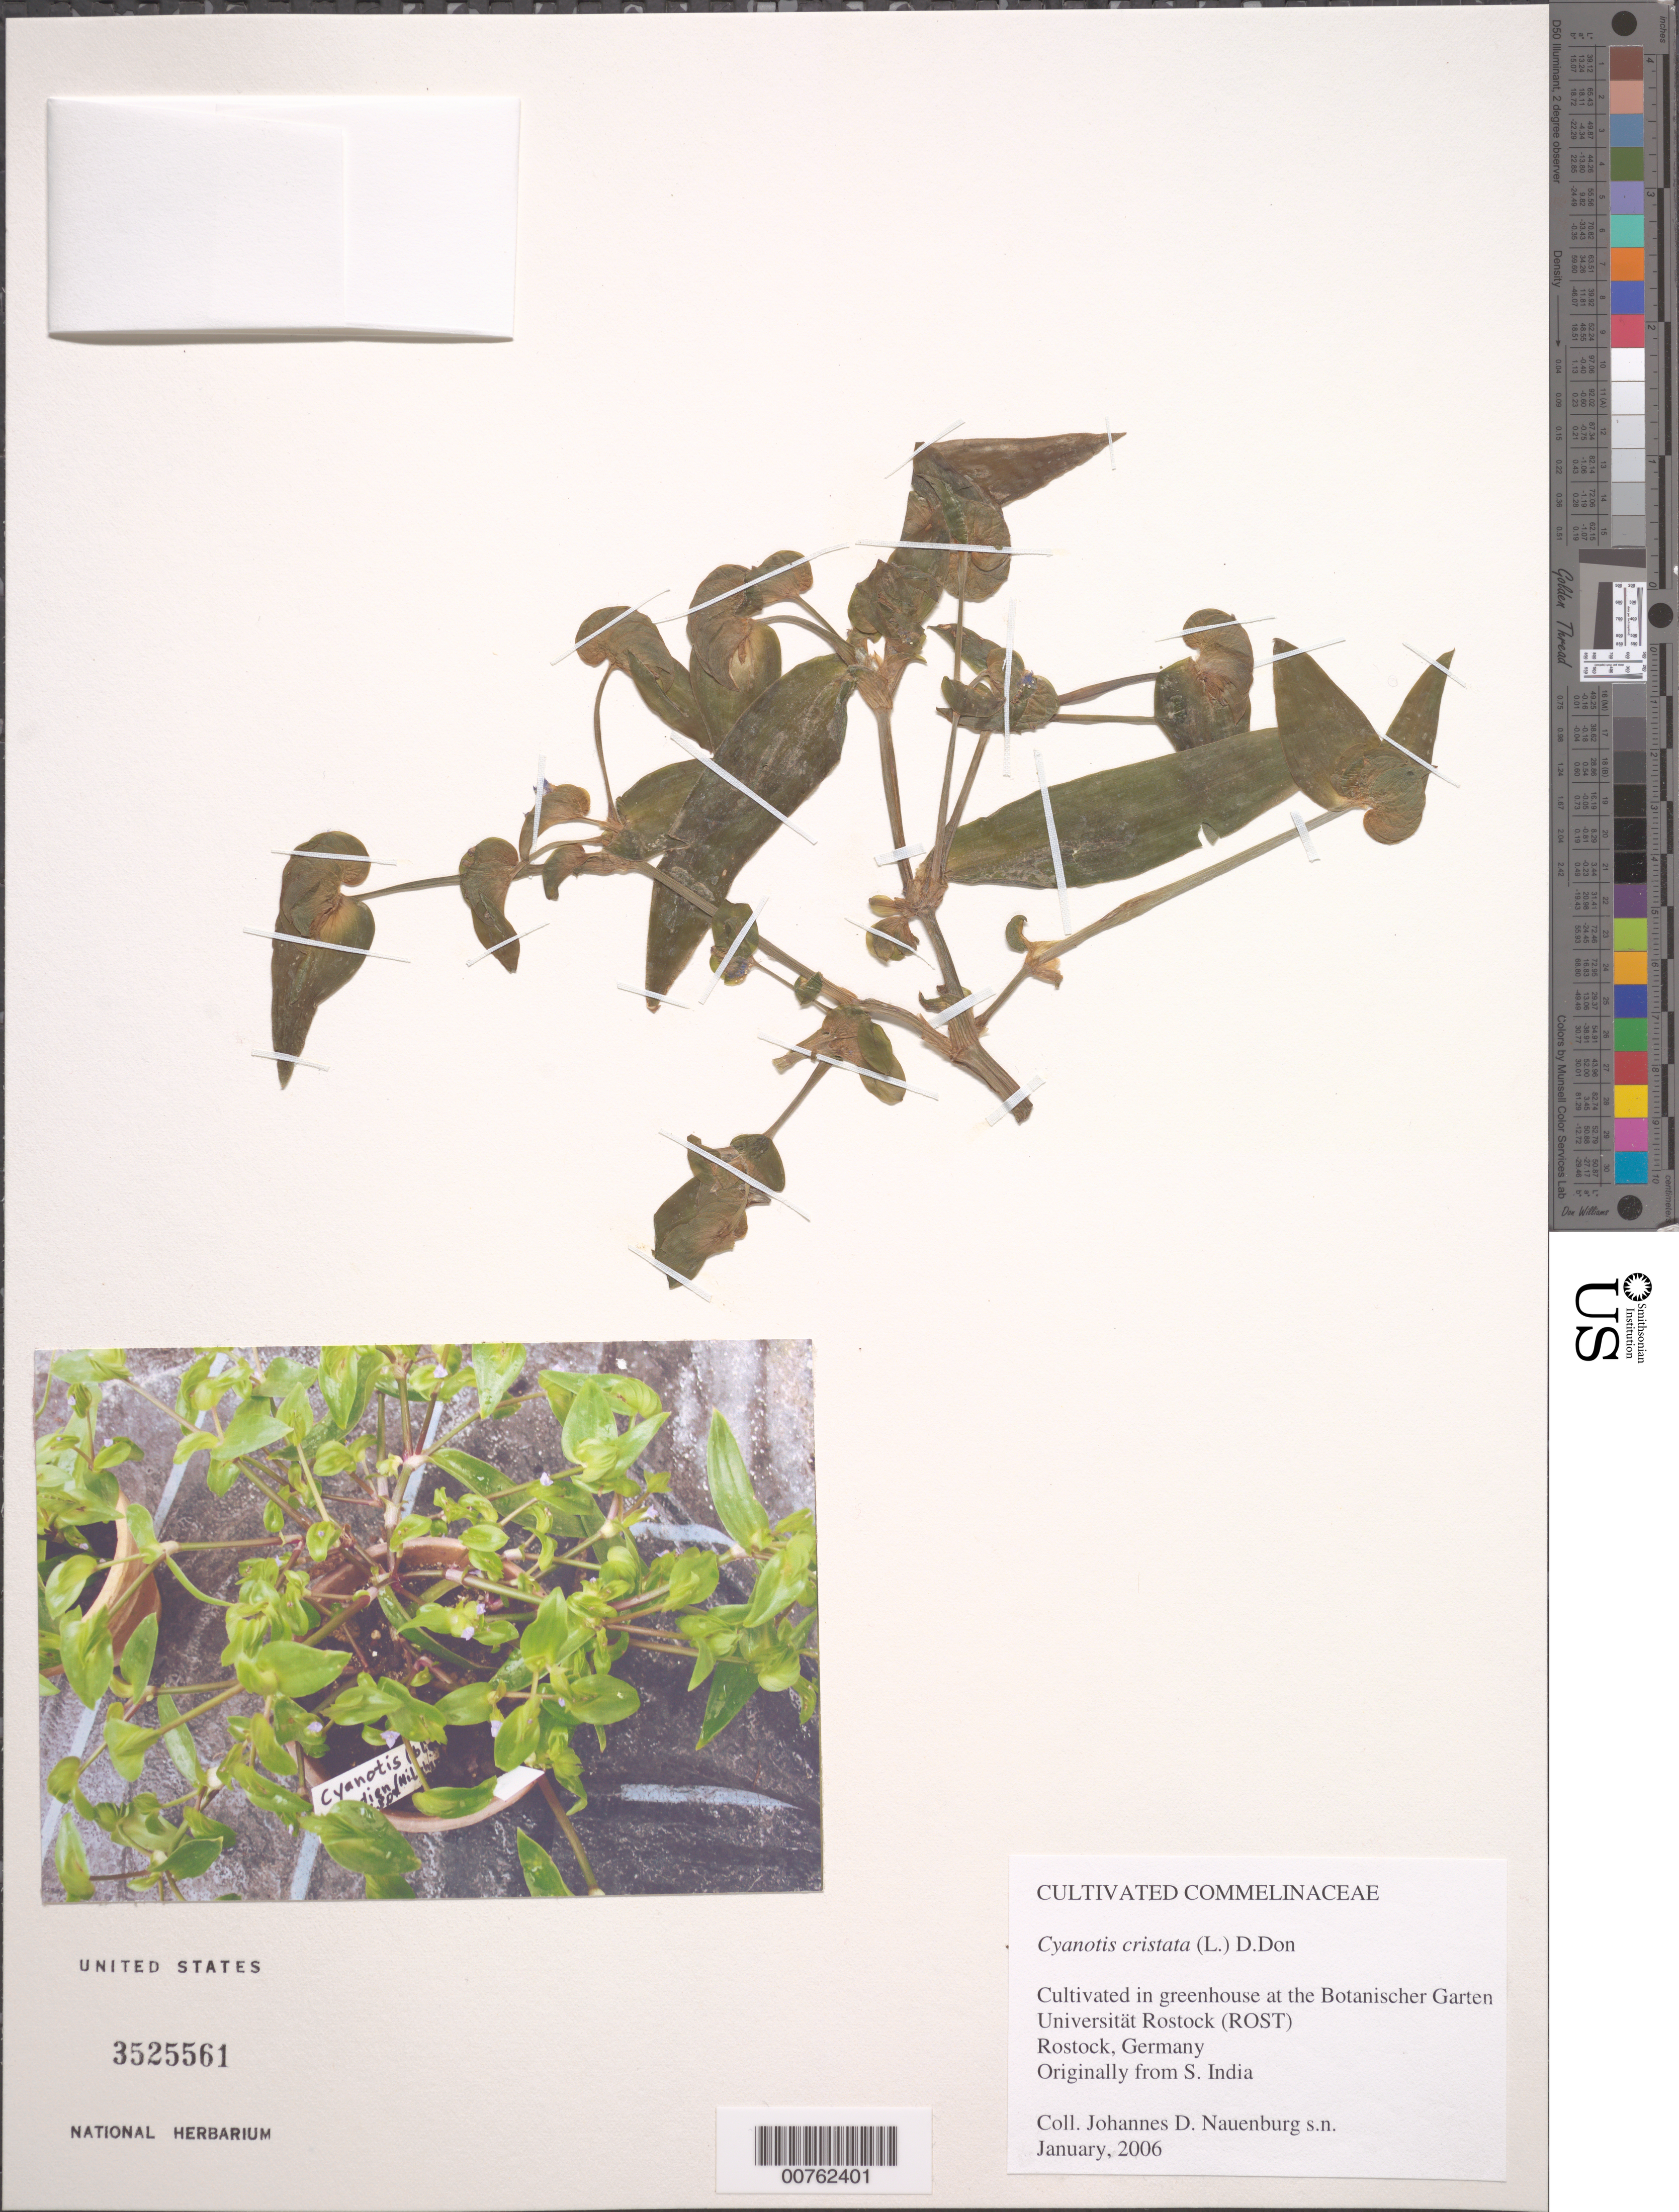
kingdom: Plantae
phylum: Tracheophyta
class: Liliopsida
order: Commelinales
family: Commelinaceae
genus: Cyanotis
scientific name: Cyanotis cristata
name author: (L.) D. Don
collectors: J. Nauenburg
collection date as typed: Jan 2006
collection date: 2006-01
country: India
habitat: Cultivated in greenhouse at the Botanischer Garten Universitat Rostock (ROST). Originally from S. India.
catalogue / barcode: US 3525561